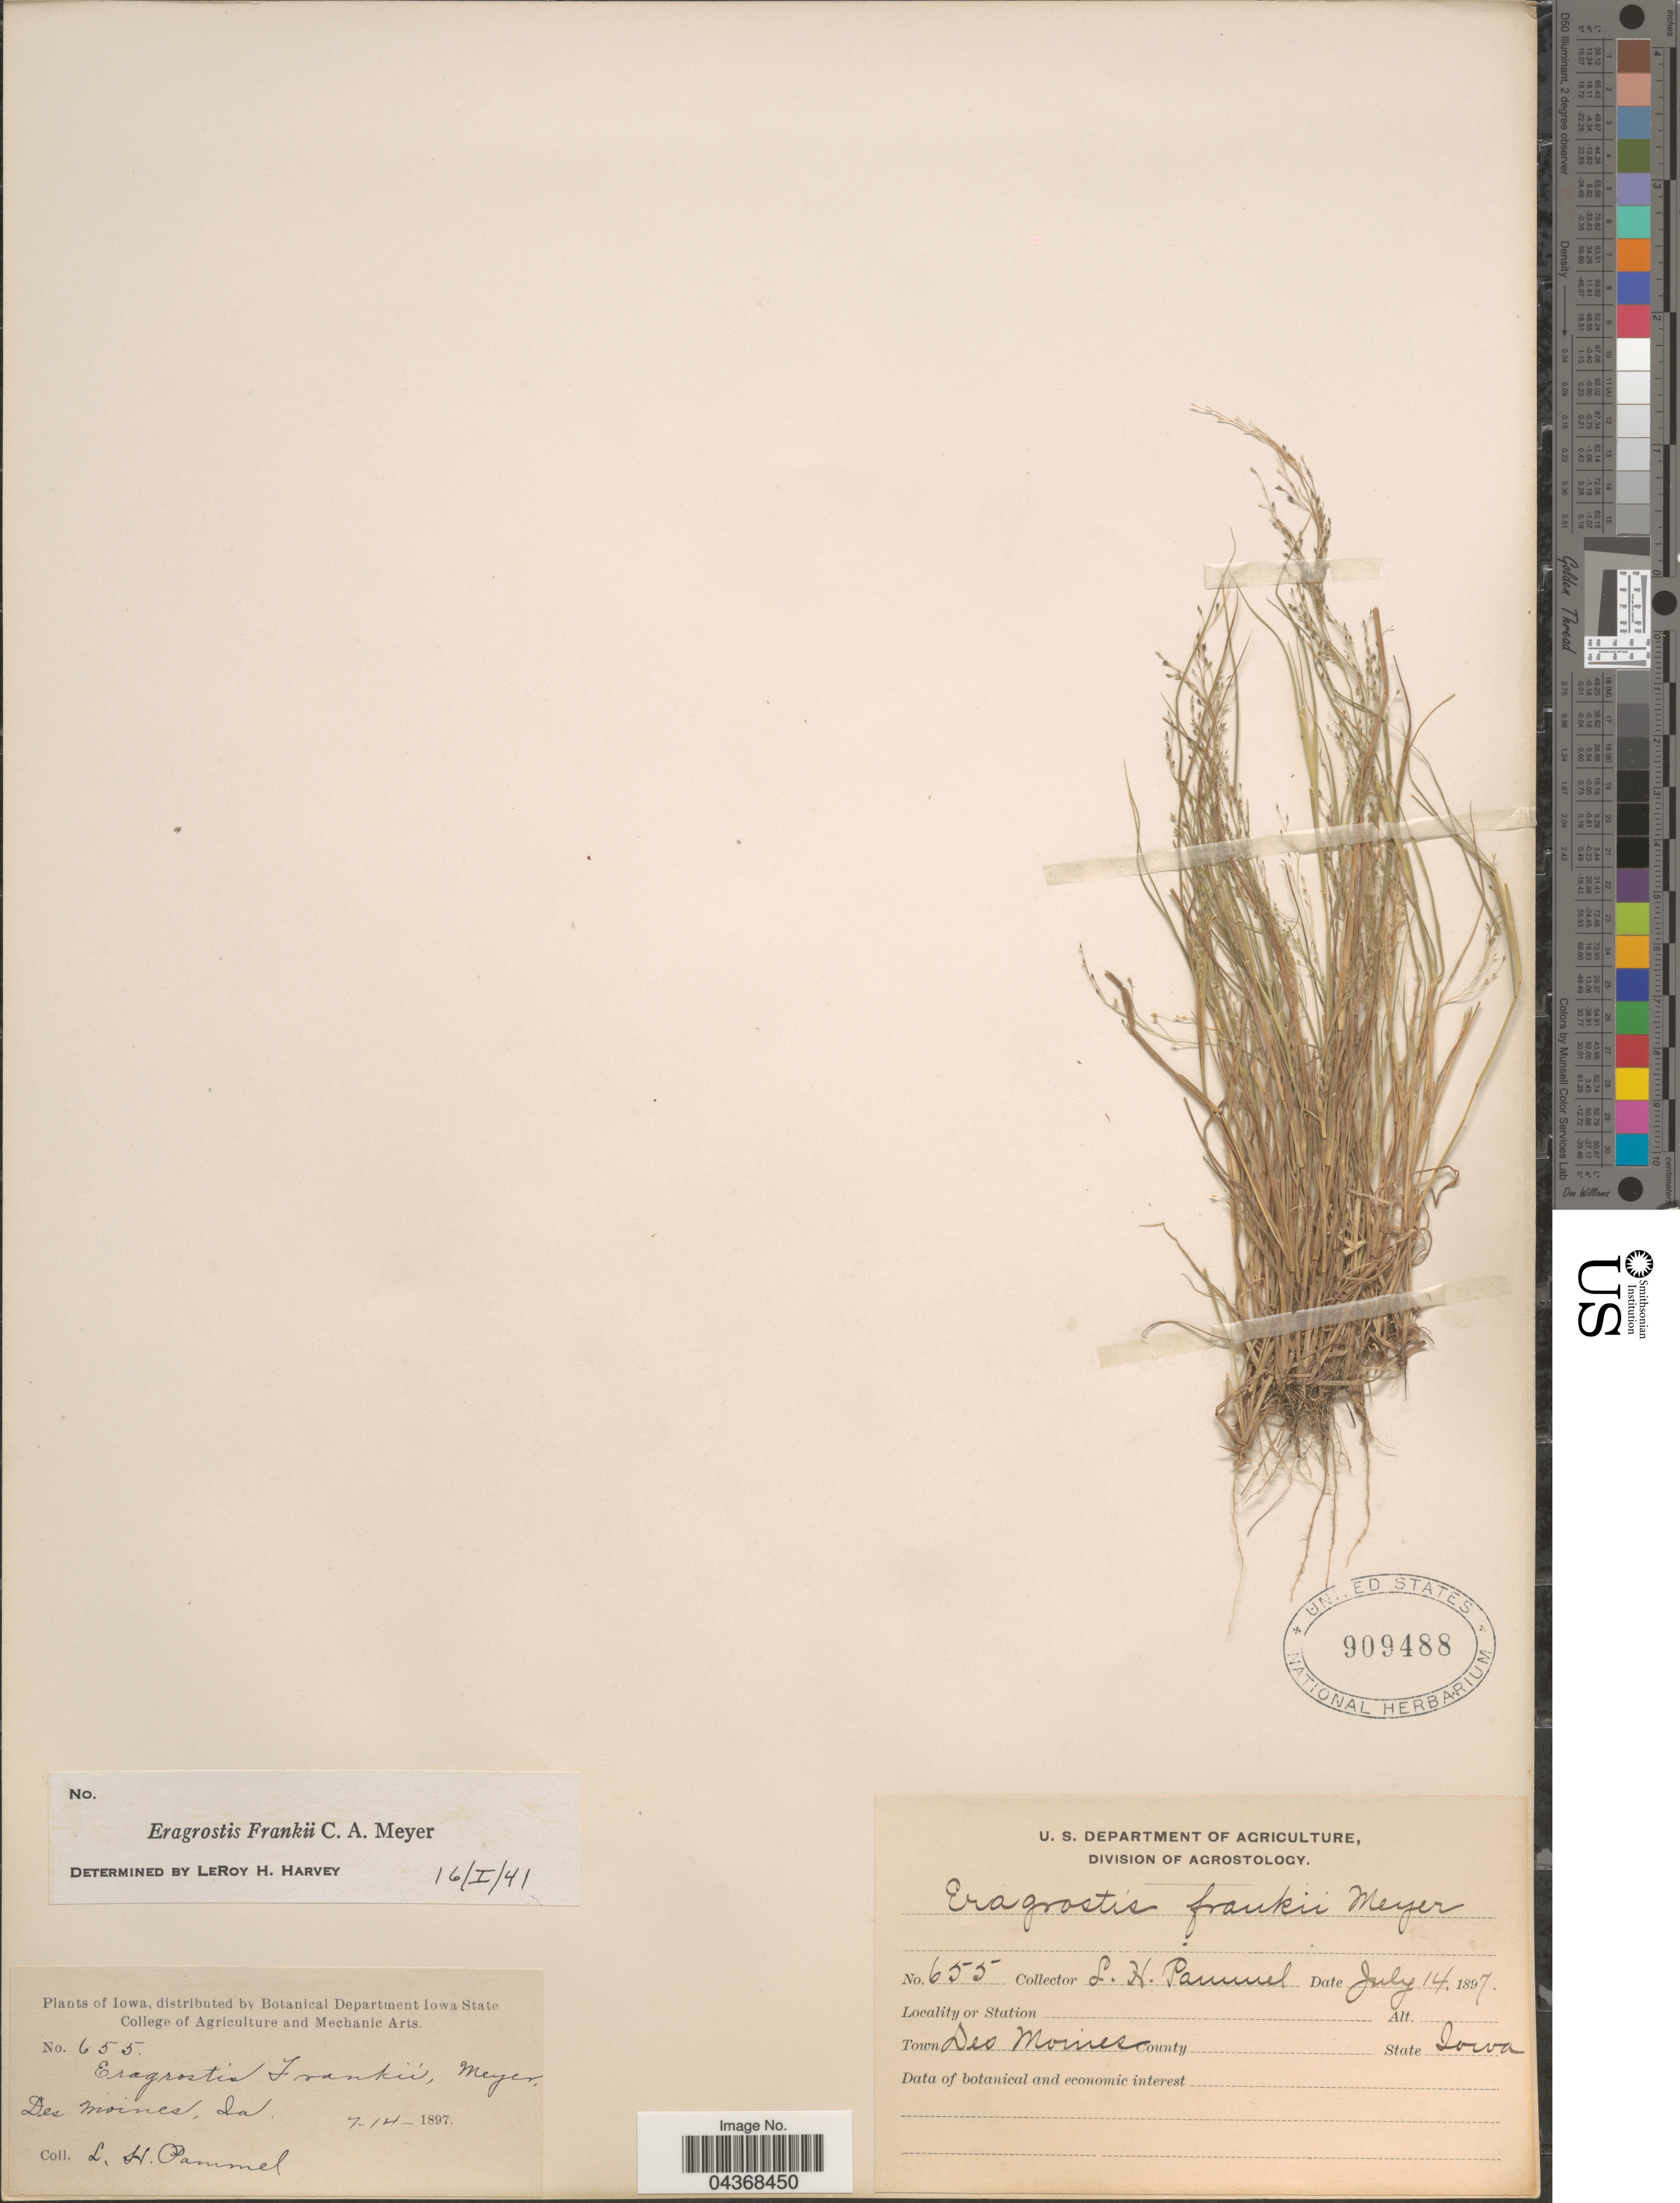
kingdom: Plantae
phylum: Tracheophyta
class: Liliopsida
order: Poales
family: Poaceae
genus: Eragrostis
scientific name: Eragrostis frankii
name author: C.A. Mey. ex Steud.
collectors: L. Pammel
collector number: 655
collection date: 1897-07-14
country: United States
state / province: Iowa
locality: Town Des Moines.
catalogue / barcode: US 909488